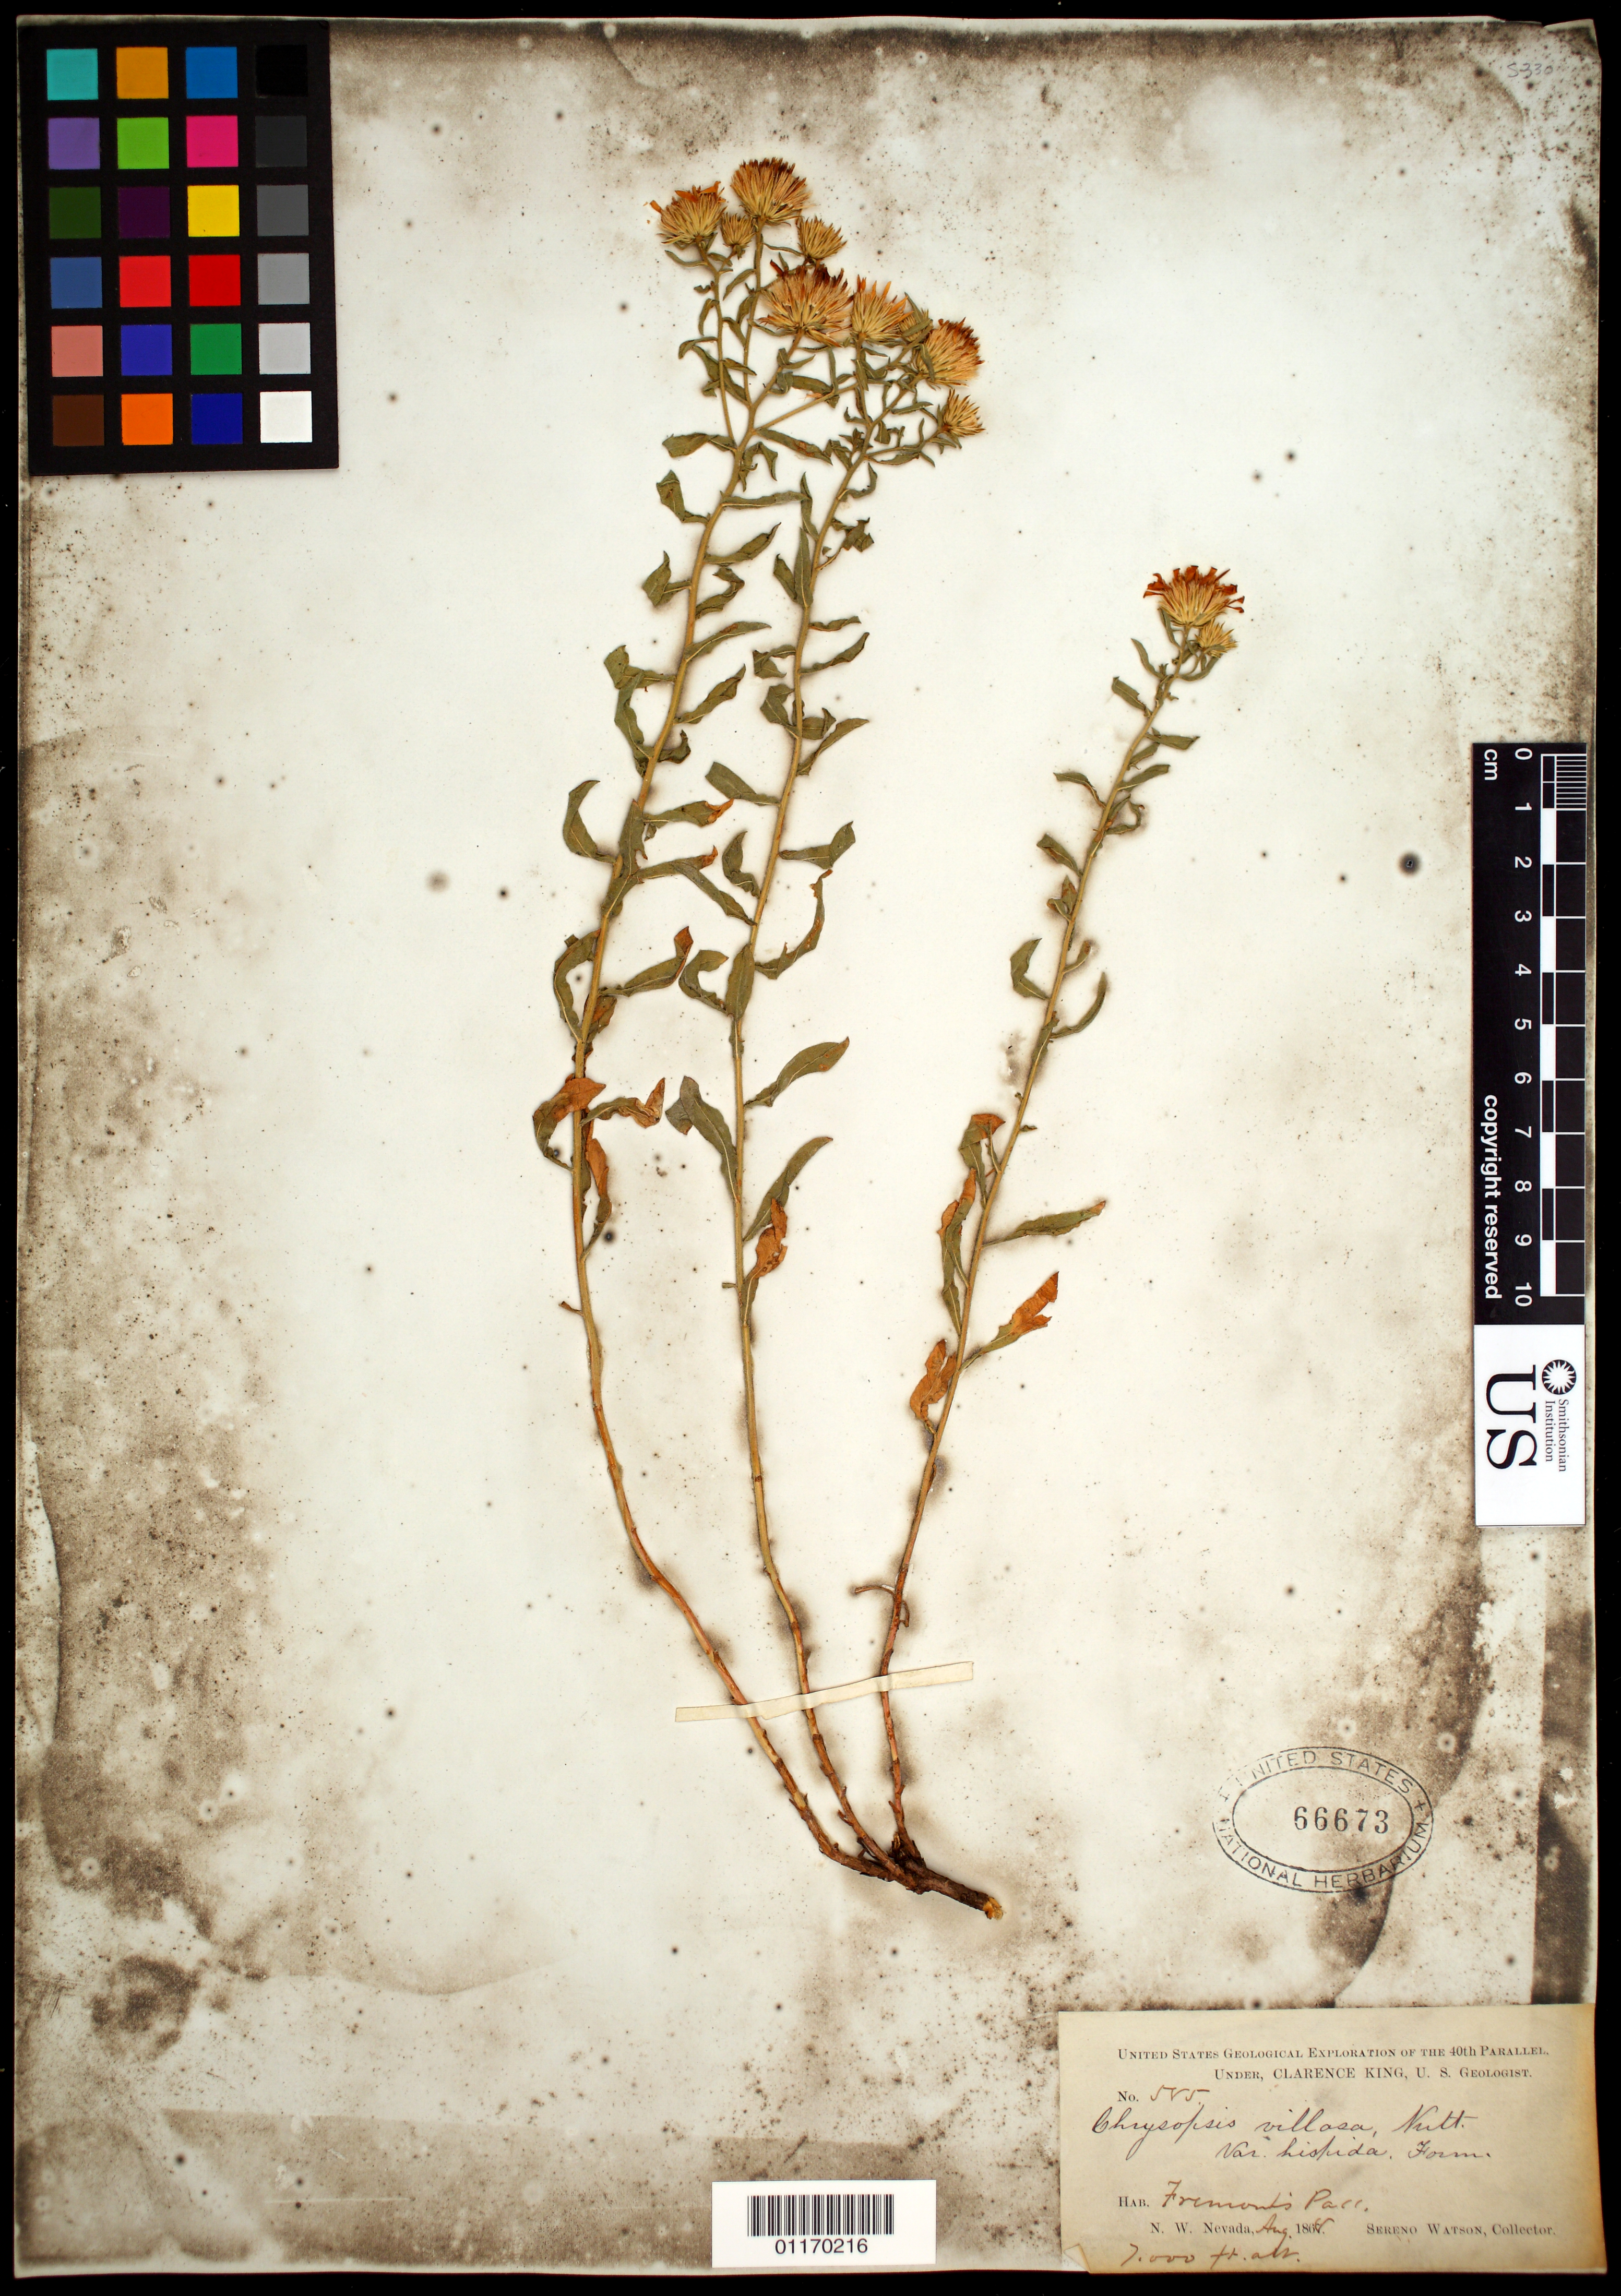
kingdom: Plantae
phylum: Tracheophyta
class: Magnoliopsida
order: Asterales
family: Asteraceae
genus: Heterotheca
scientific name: Heterotheca villosa var. hispida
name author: (Hook.) V.L. Harms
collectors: S. Watson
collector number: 585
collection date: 1868-08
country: United States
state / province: Nevada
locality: Fremont's Pass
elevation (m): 2134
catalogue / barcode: US 66673